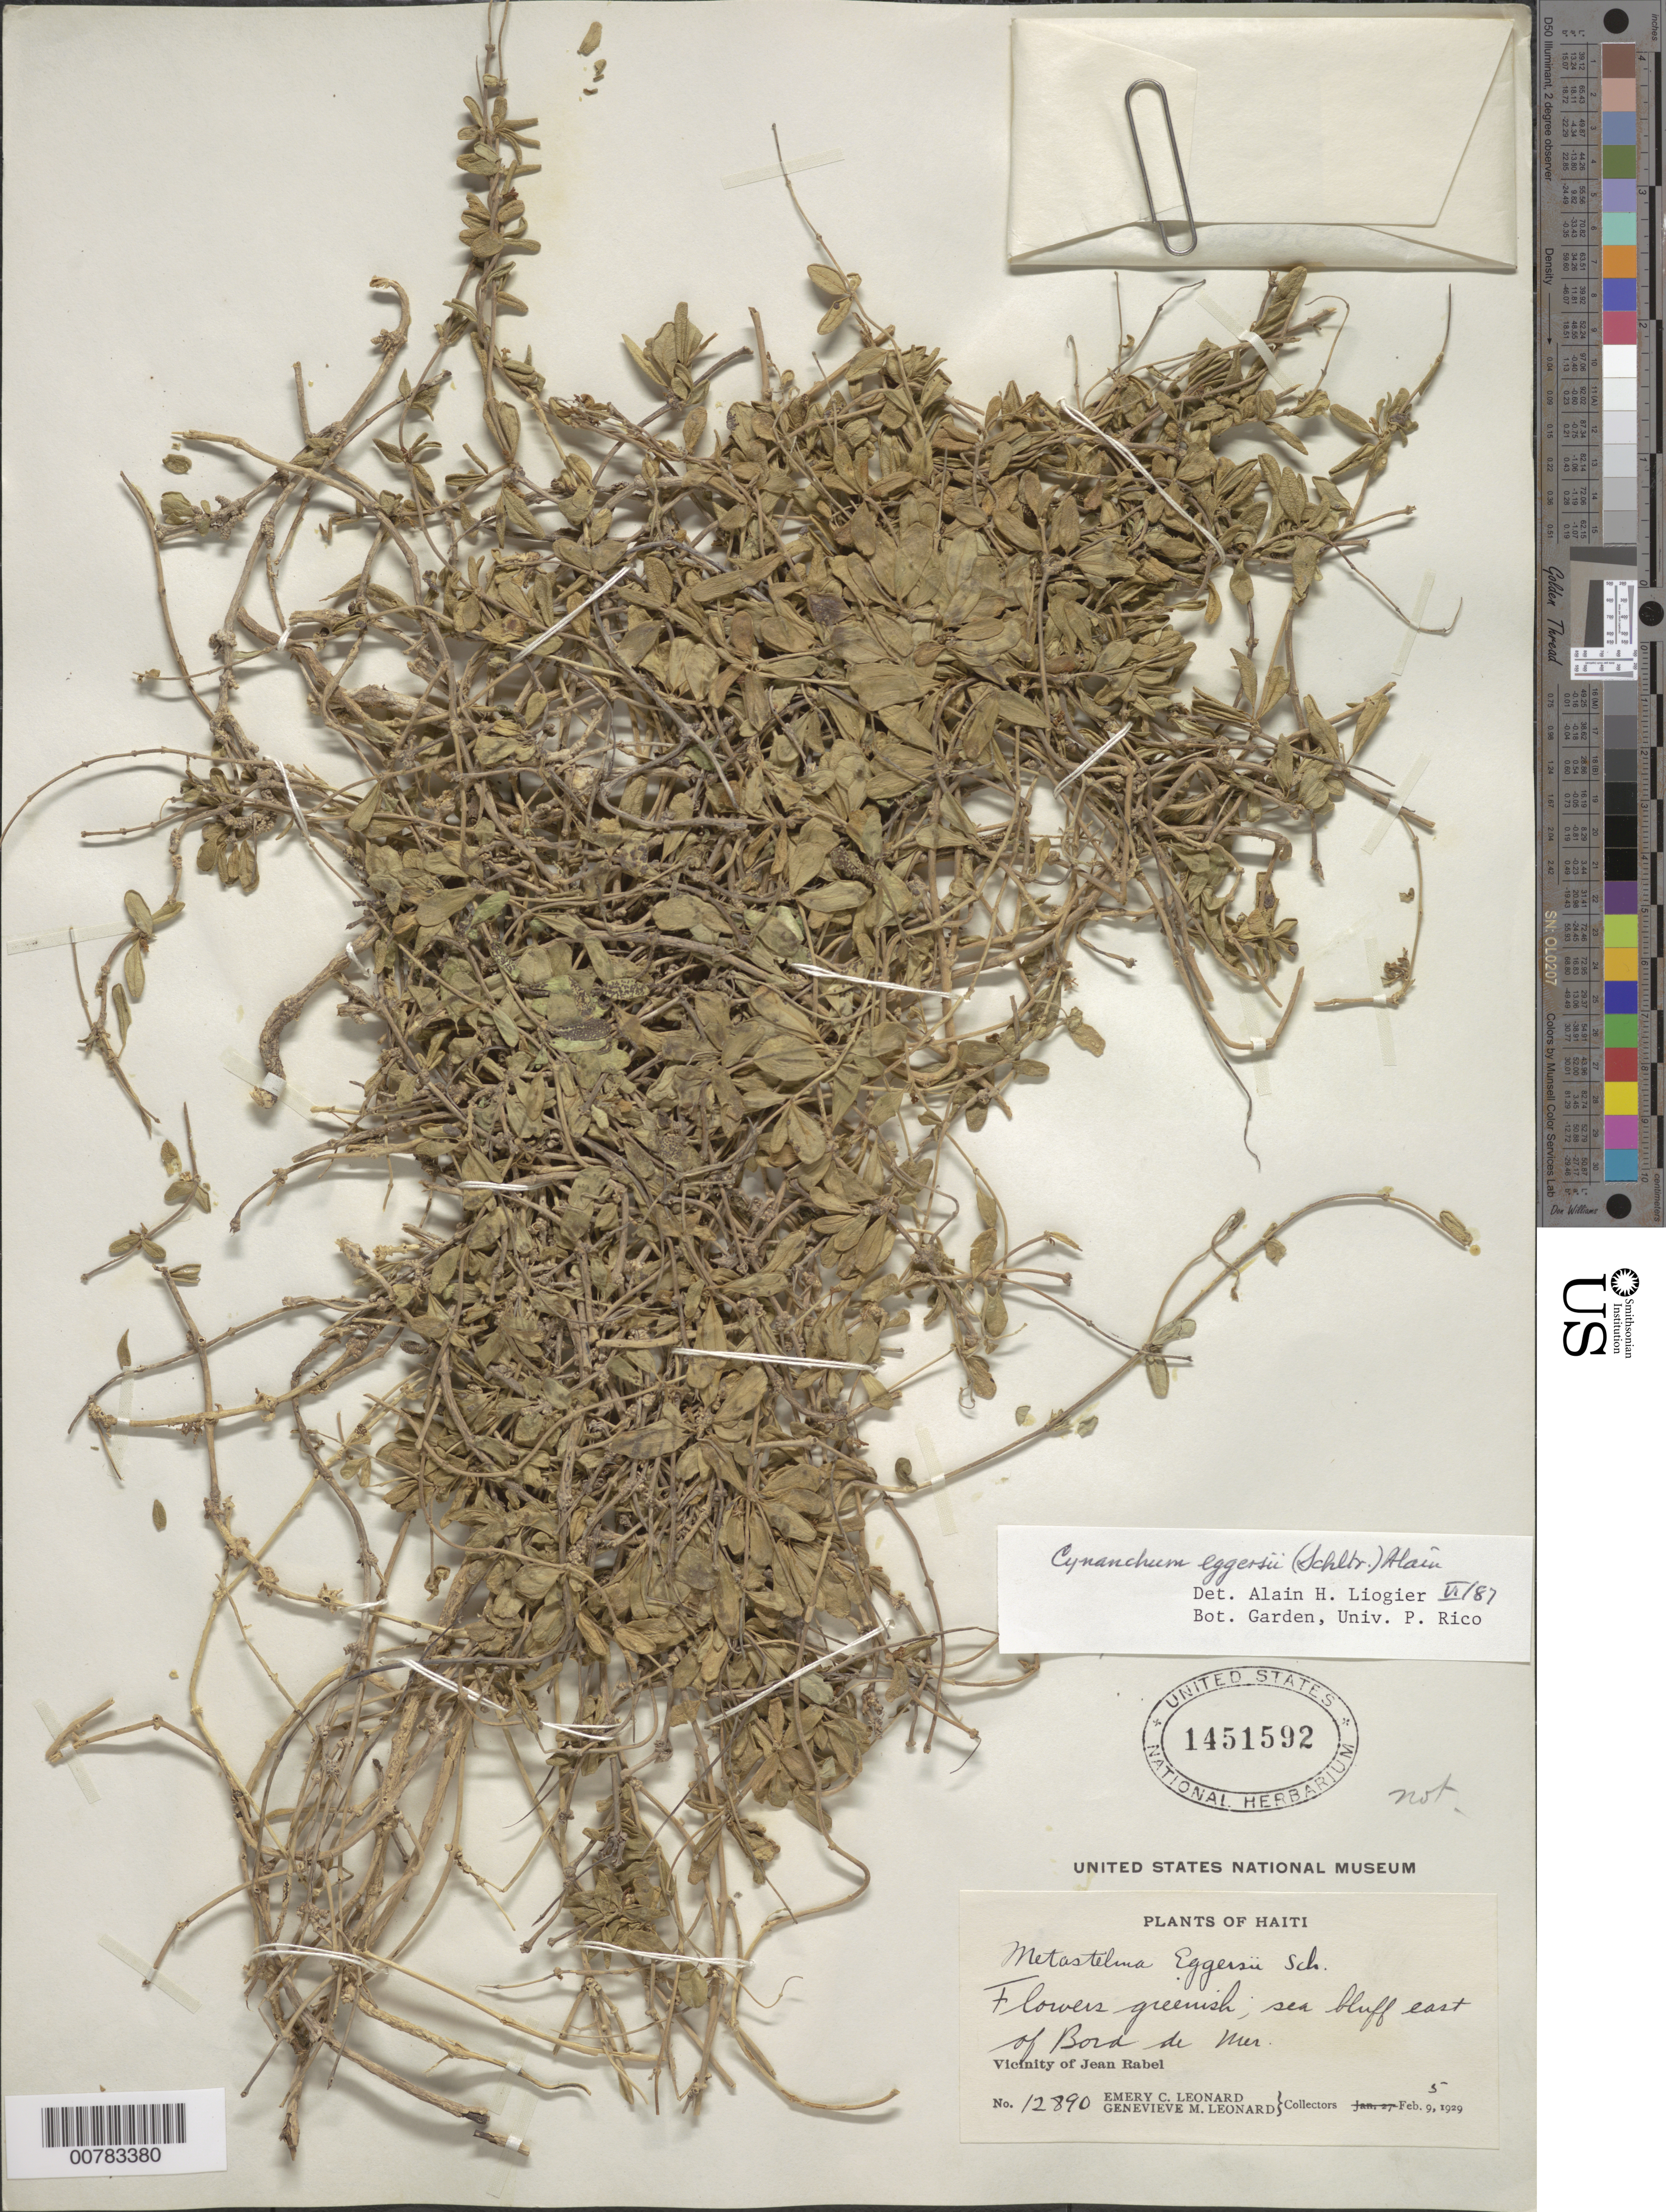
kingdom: Plantae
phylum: Tracheophyta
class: Magnoliopsida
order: Gentianales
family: Apocynaceae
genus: Metastelma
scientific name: Metastelma eggersii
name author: Schltr.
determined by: Liogier, Alain H.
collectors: E. C. Leonard & G. M. Leonard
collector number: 12890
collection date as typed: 05 Feb 1929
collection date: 1929-02-05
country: Haiti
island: Hispaniola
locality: Vicinity of Jean Rabel, east of Bord de Mer.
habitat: Sea bluff.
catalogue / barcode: US 1451592